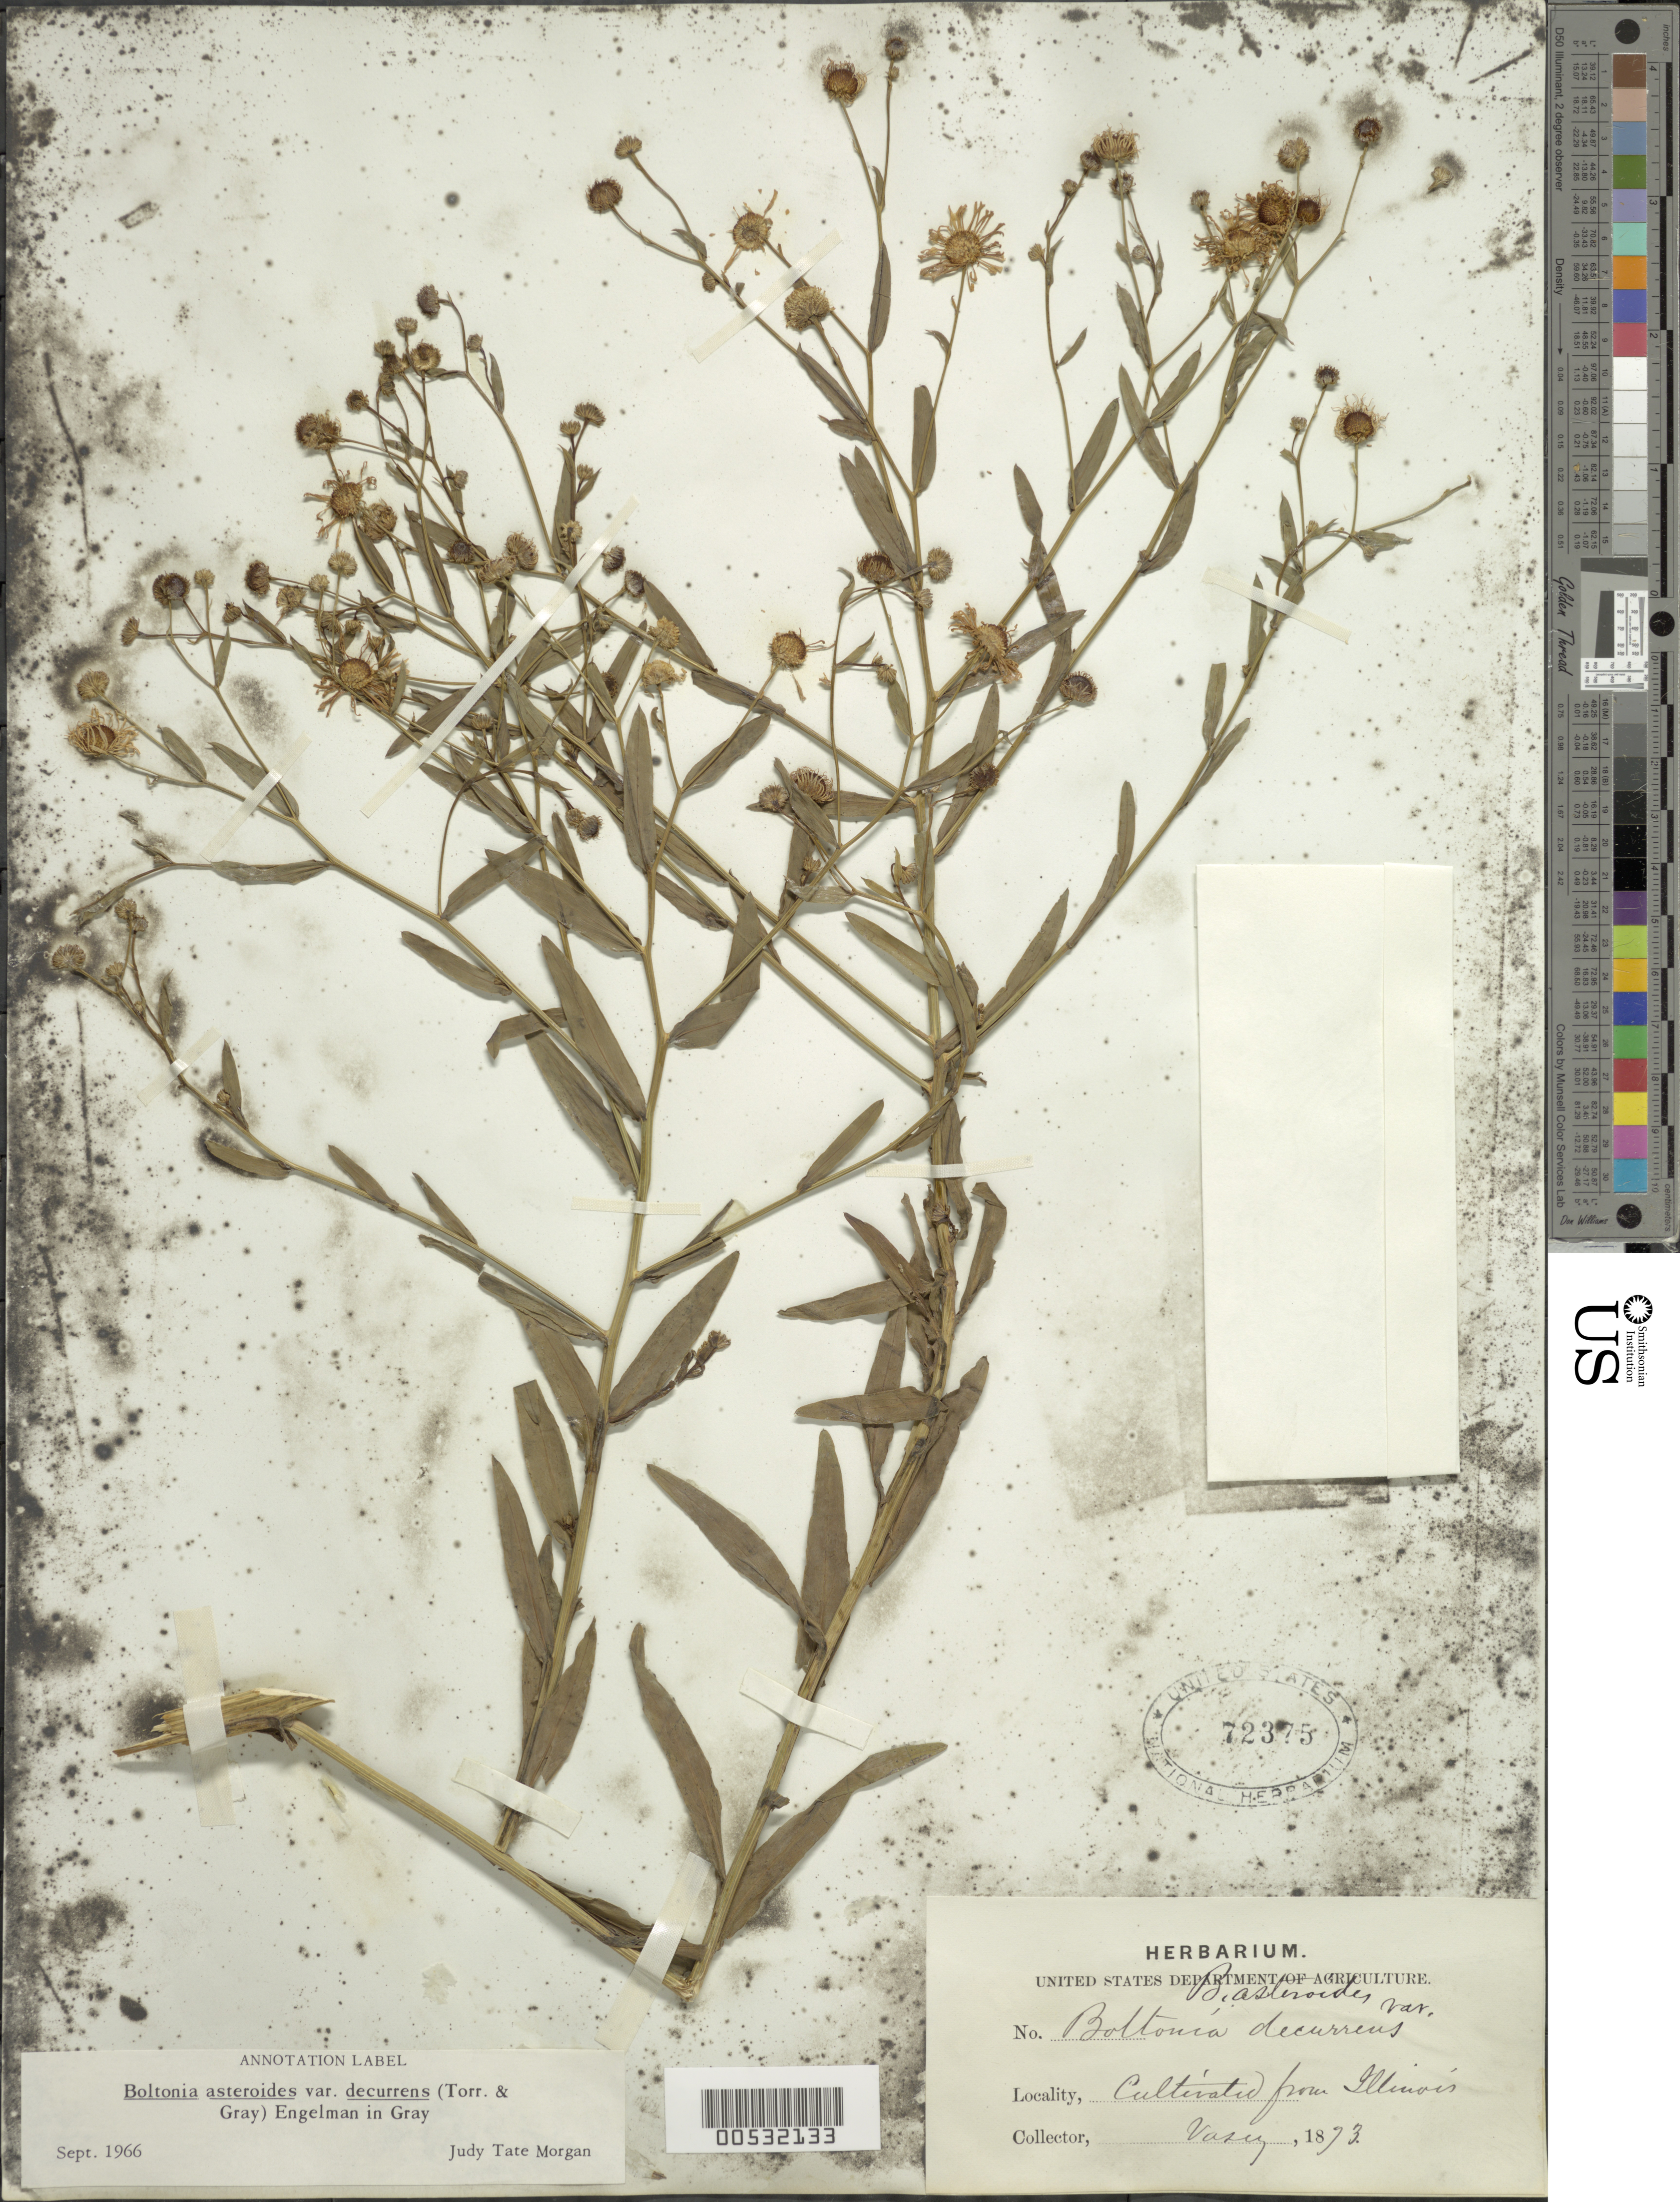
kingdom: Plantae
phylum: Tracheophyta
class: Magnoliopsida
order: Asterales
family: Asteraceae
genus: Boltonia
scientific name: Boltonia asteroides var. decurrens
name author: (Torr. & A. Gray) Engelm. in A. Gray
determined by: Morgan, J.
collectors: Vasey, --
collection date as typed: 1873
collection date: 1873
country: United States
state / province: Illinois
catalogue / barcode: US 72375